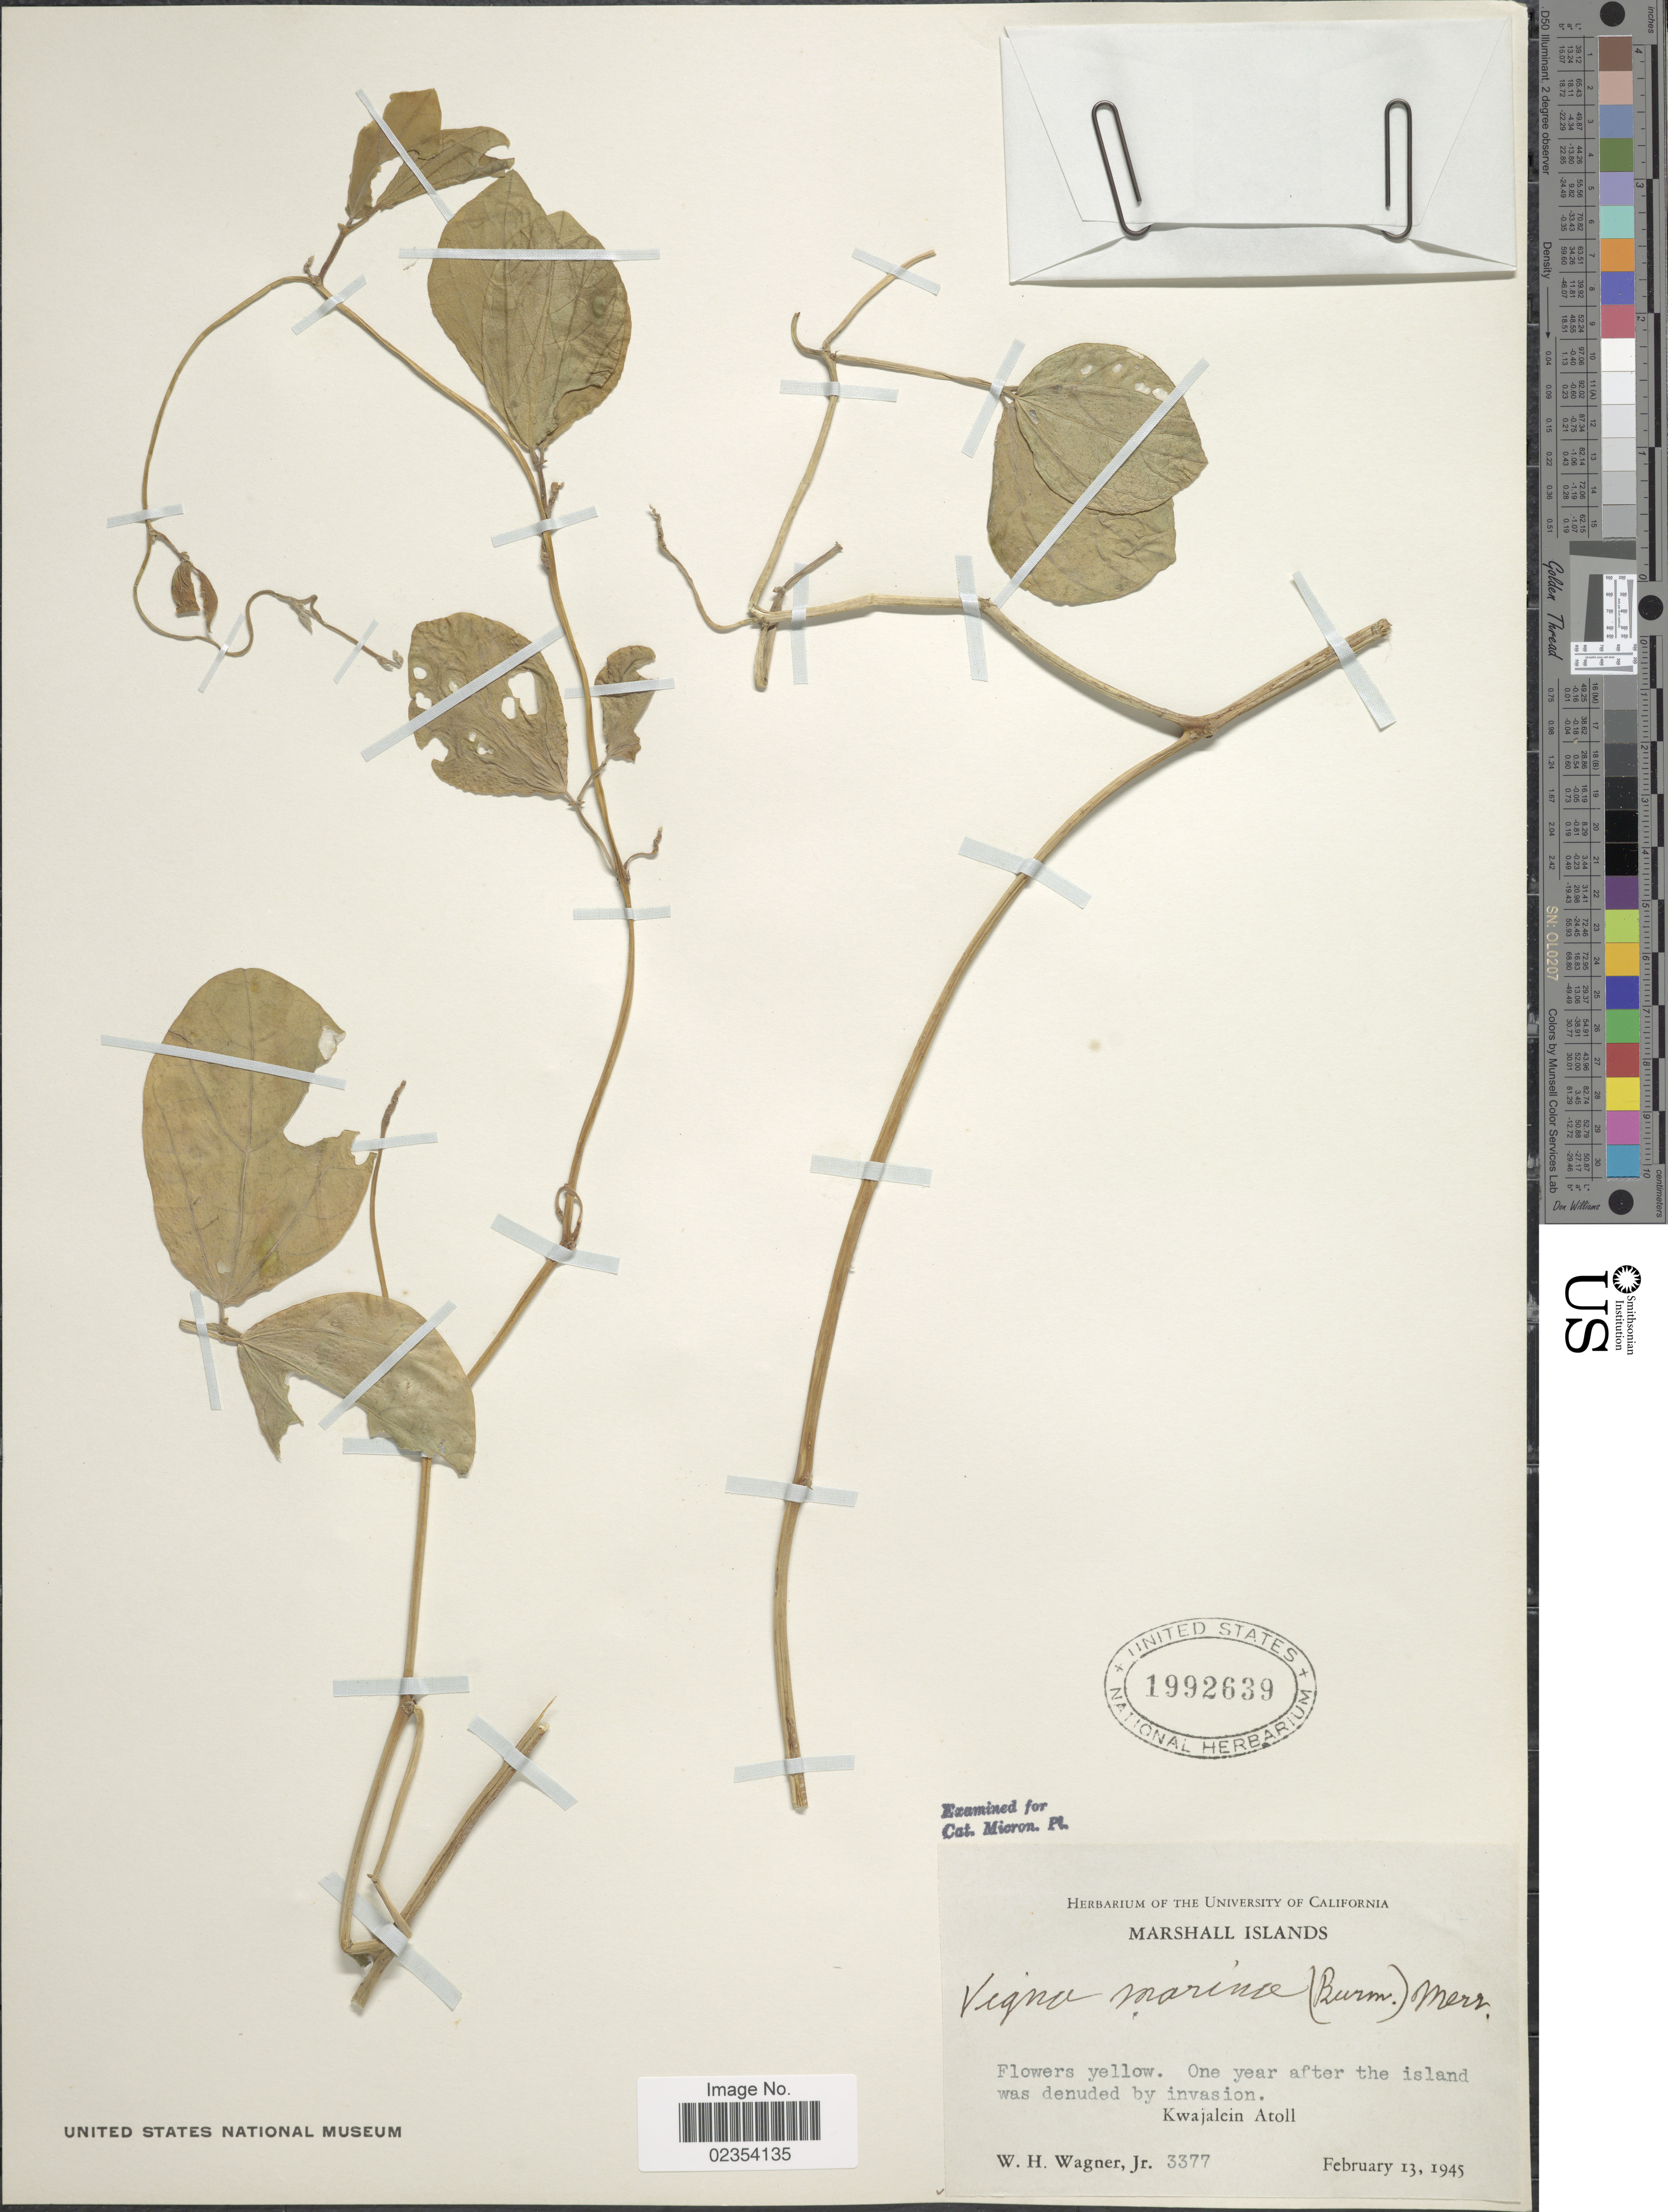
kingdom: Plantae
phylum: Tracheophyta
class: Magnoliopsida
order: Fabales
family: Fabaceae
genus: Vigna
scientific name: Vigna marina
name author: (Burm.) Merr.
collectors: W. H. Wagner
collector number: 3377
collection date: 1945-02-13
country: Marshall Islands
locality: Kwajalein Atoll, one year after the island was denuded by invasion.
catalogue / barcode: US 1992639